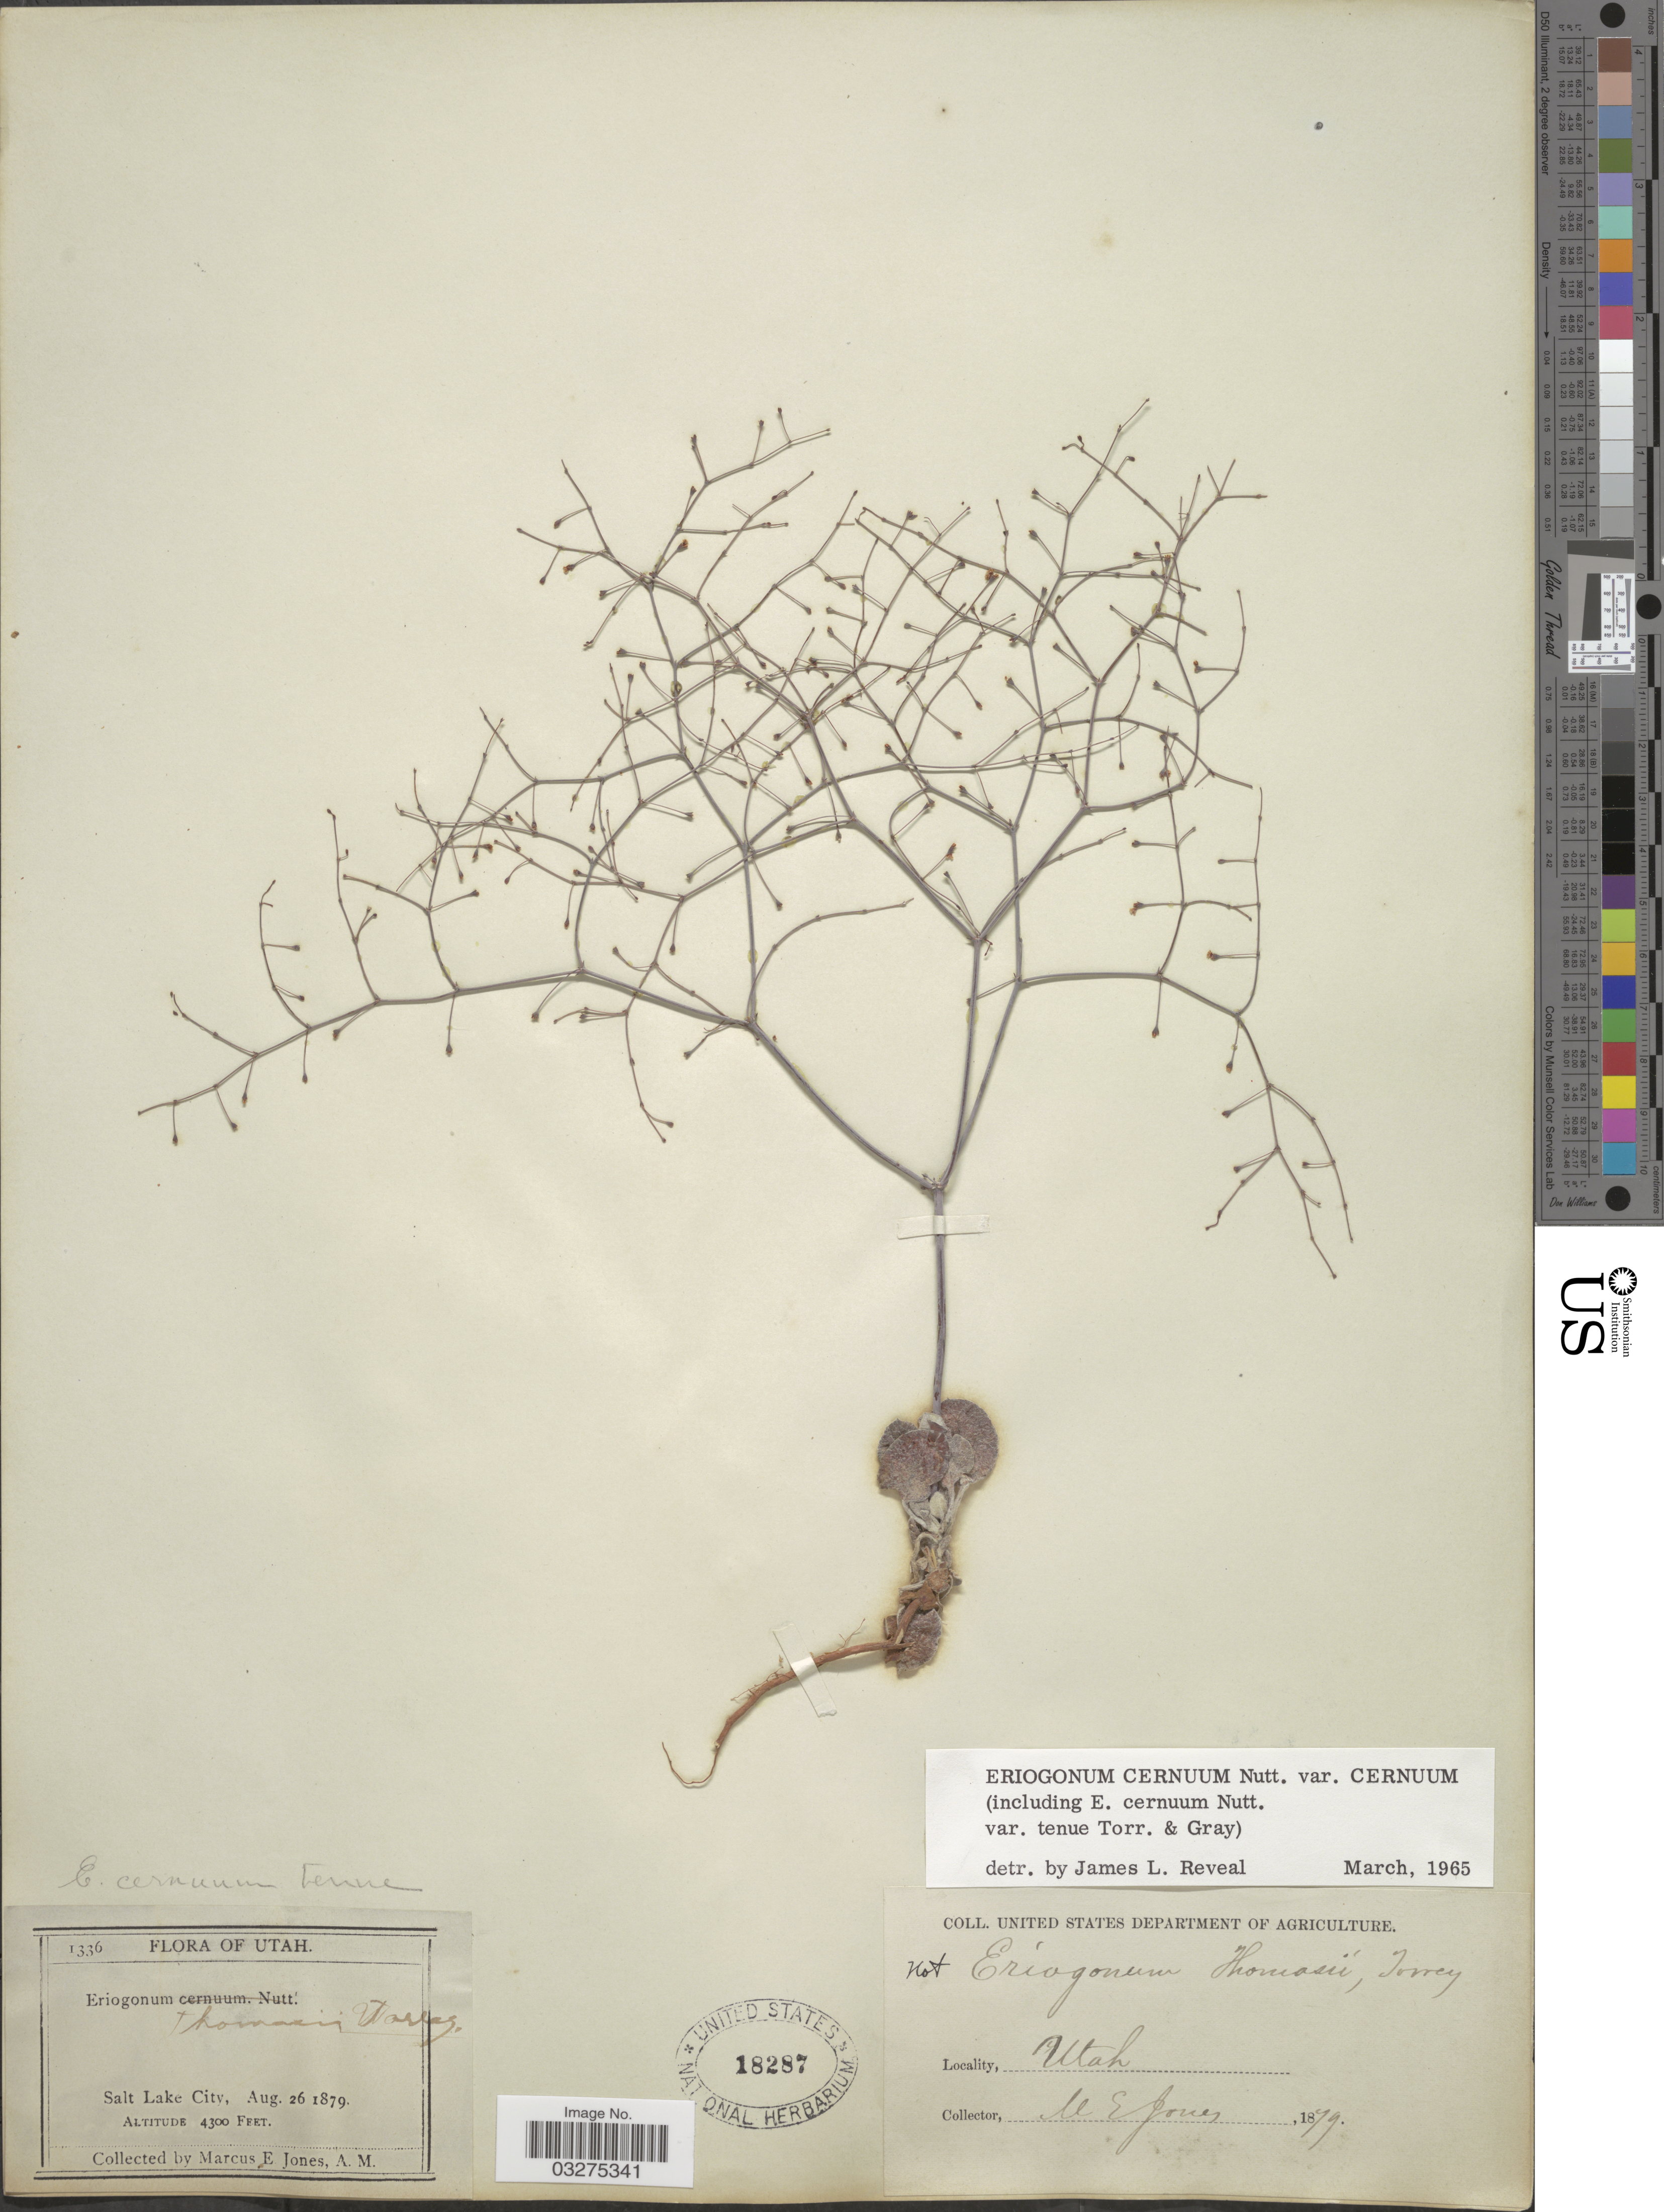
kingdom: Plantae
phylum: Tracheophyta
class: Magnoliopsida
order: Caryophyllales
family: Polygonaceae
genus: Eriogonum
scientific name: Eriogonum cernuum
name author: Nutt.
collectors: M. E. Jones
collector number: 1336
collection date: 1879-08-26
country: United States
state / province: Utah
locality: Salt Lake City.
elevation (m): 1311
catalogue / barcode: US 18287